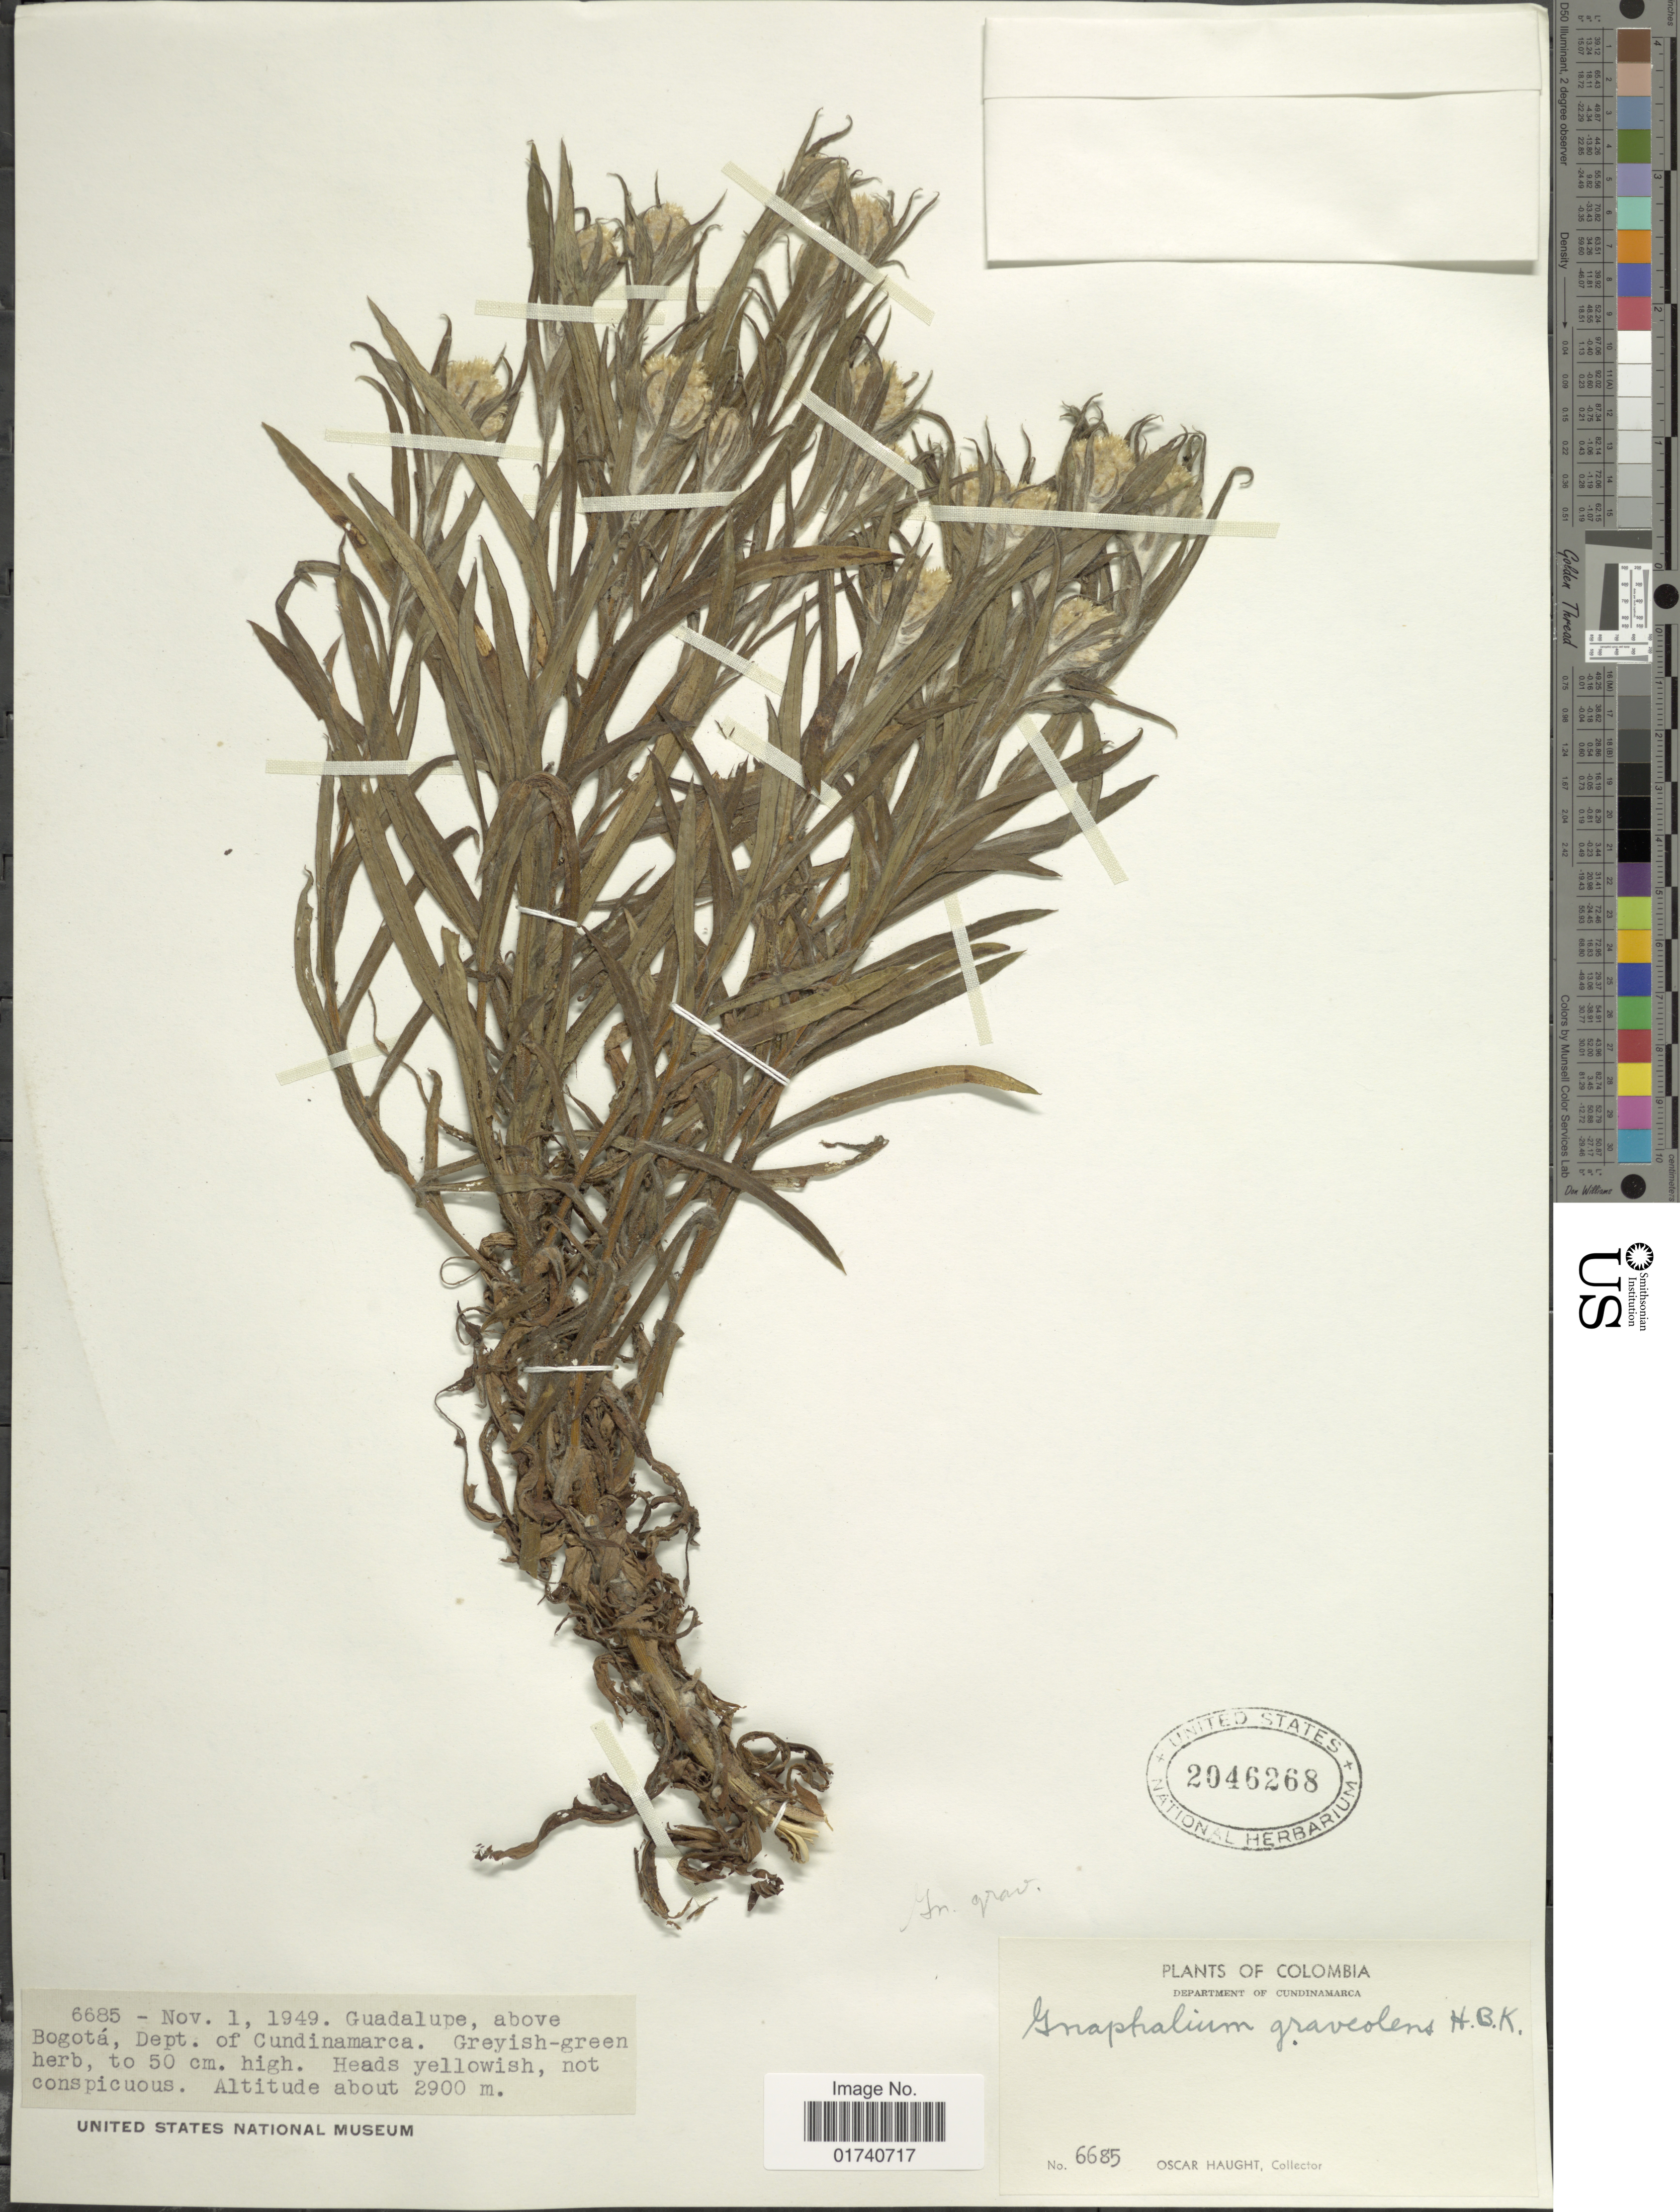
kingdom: Plantae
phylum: Tracheophyta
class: Magnoliopsida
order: Asterales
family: Asteraceae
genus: Pseudognaphalium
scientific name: Pseudognaphalium graveolens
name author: Anderb.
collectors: O. L. Haught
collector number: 6685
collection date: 1949-11-01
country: Colombia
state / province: Cundinamarca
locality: Above Bogota, Dept. of Cundinamarca.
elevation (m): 2900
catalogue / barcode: US 2046268